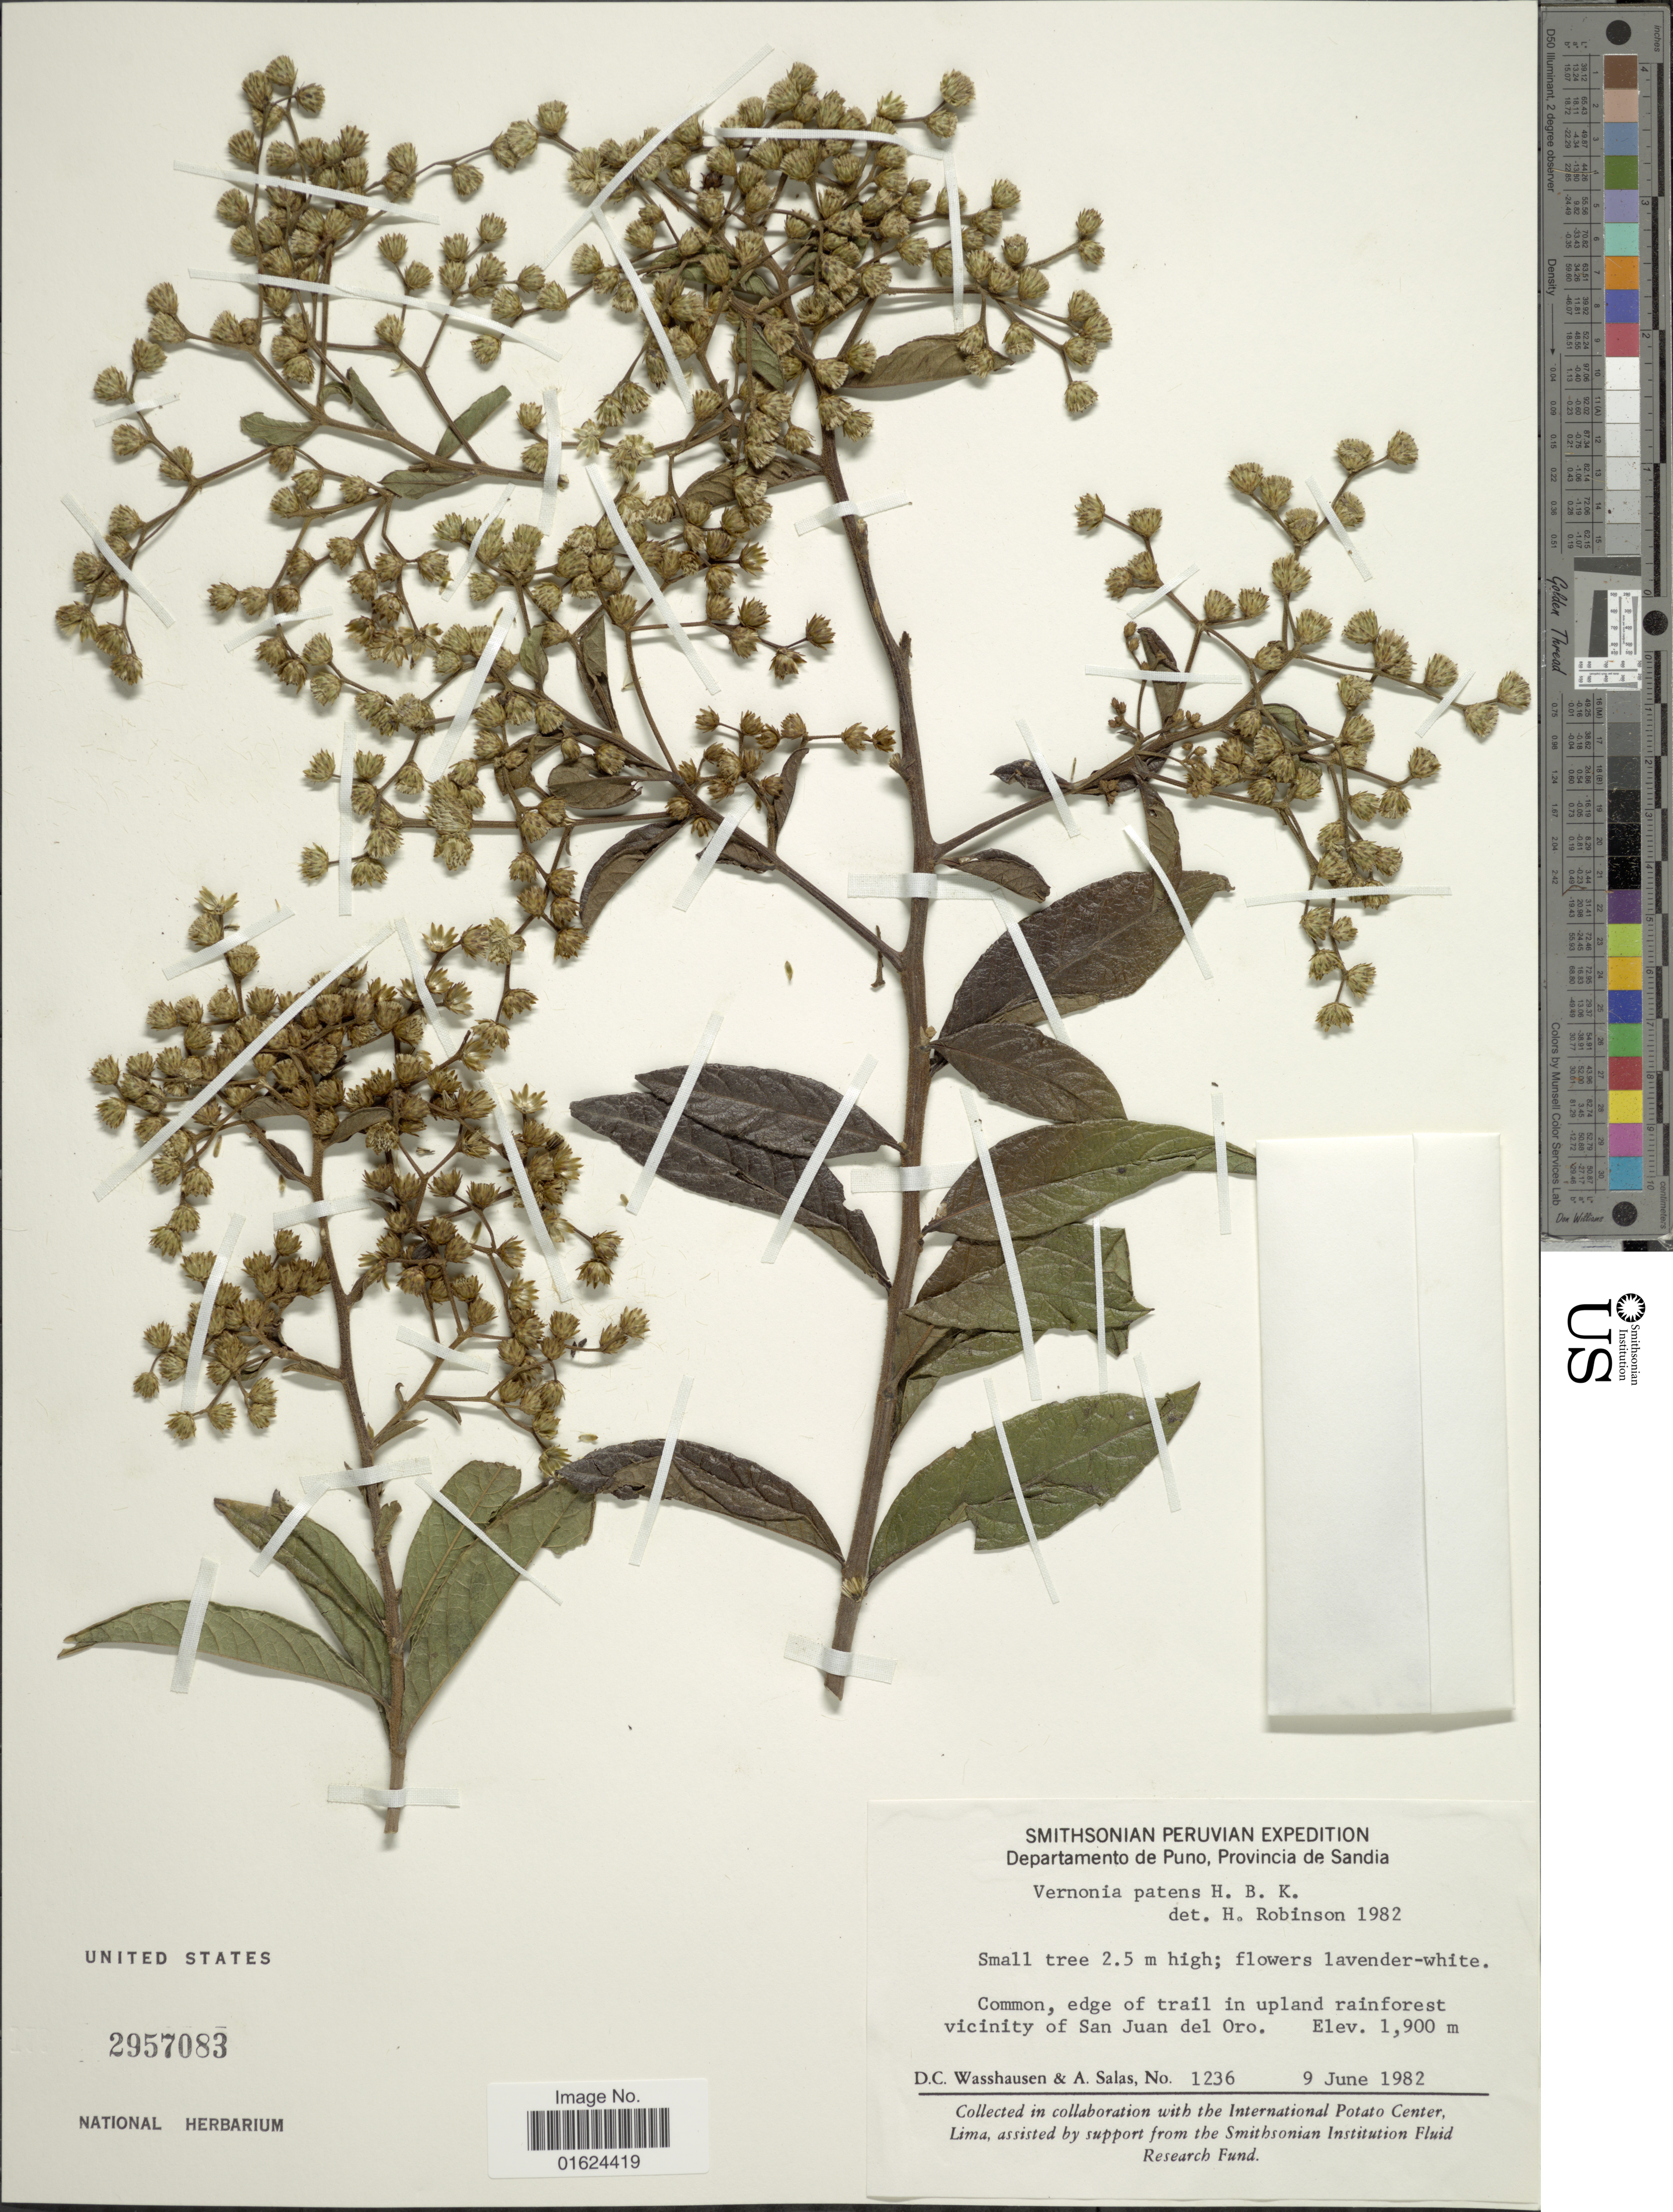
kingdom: Plantae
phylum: Tracheophyta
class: Magnoliopsida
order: Asterales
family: Asteraceae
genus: Vernonanthura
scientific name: Vernonanthura patens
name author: (Kunth) H. Rob.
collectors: D. C. Wasshausen & A. Salas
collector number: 1236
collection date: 1982-06-09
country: Peru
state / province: Puno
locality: Departmaneto de Puno, Provincia de Sandia, Common, edge of trail in upland rainforest vicinity of San Juan del Oro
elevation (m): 1900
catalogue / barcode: US 2957083